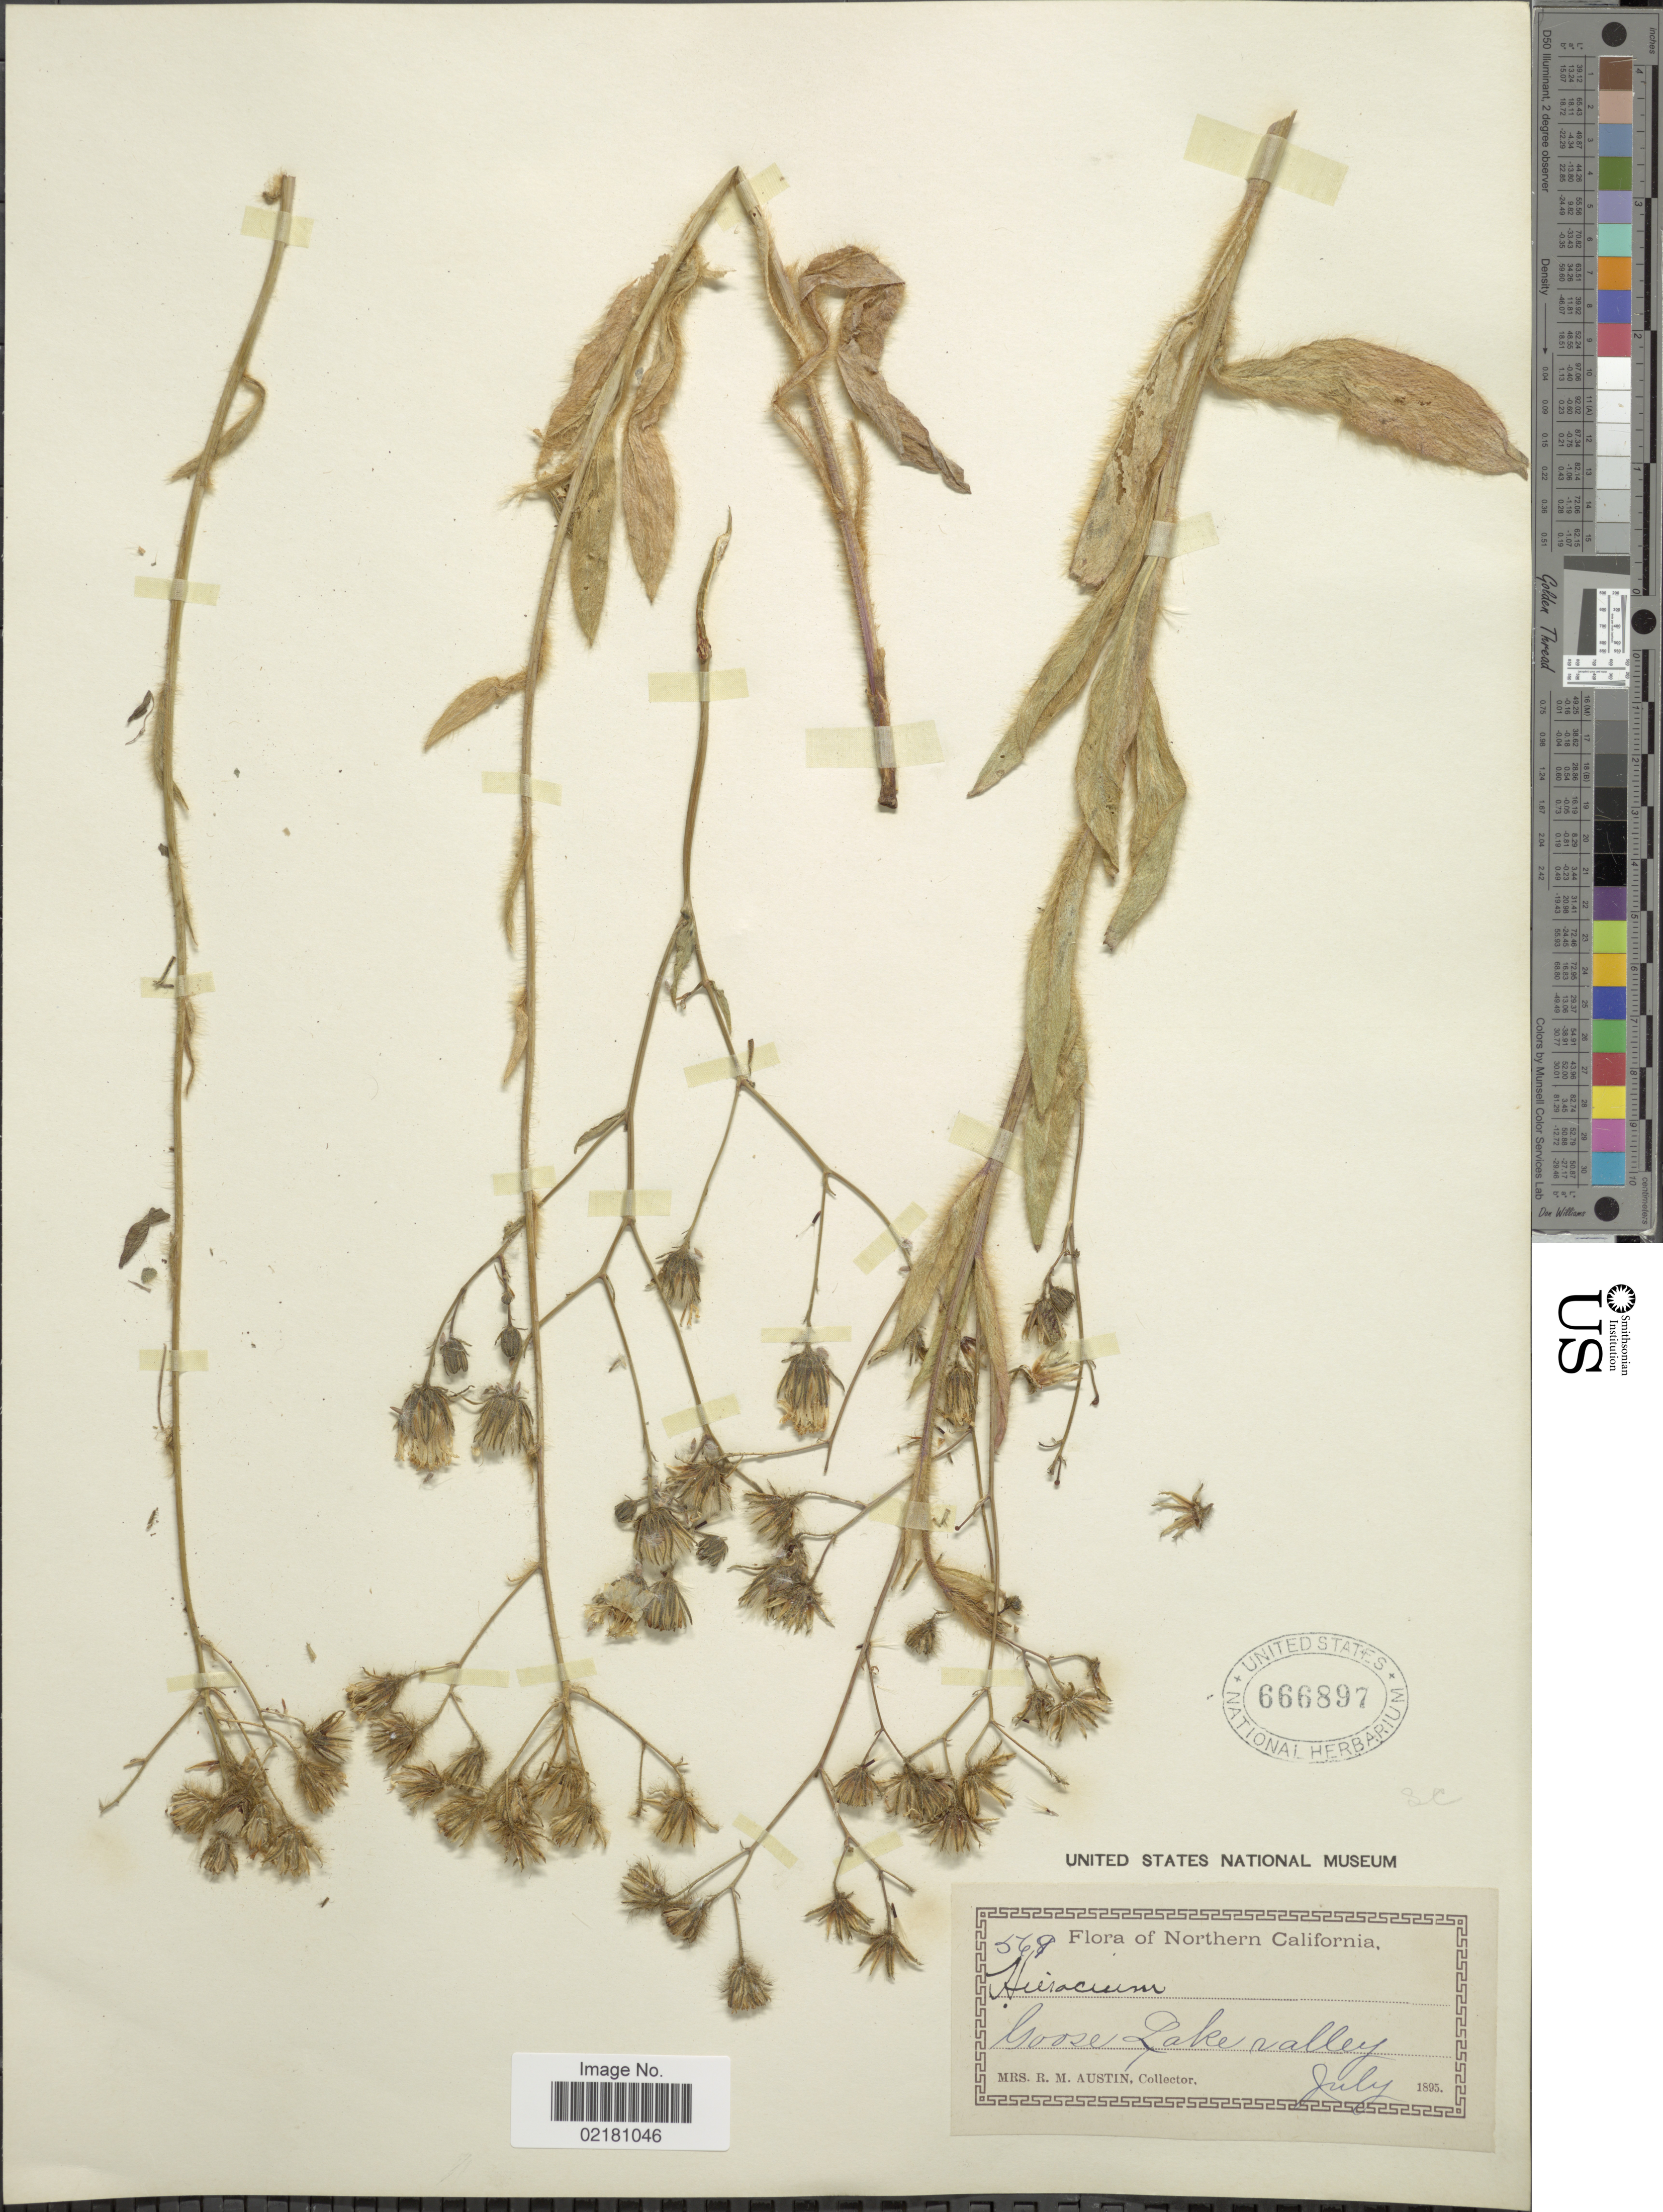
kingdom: Plantae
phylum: Tracheophyta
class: Magnoliopsida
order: Asterales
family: Asteraceae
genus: Hieracium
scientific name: Hieracium scouleri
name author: Hook.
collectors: Mrs. R. K. Smith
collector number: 568*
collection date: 1895-07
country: United States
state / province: California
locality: Northern California. Goose Lake valley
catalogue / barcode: US 666897